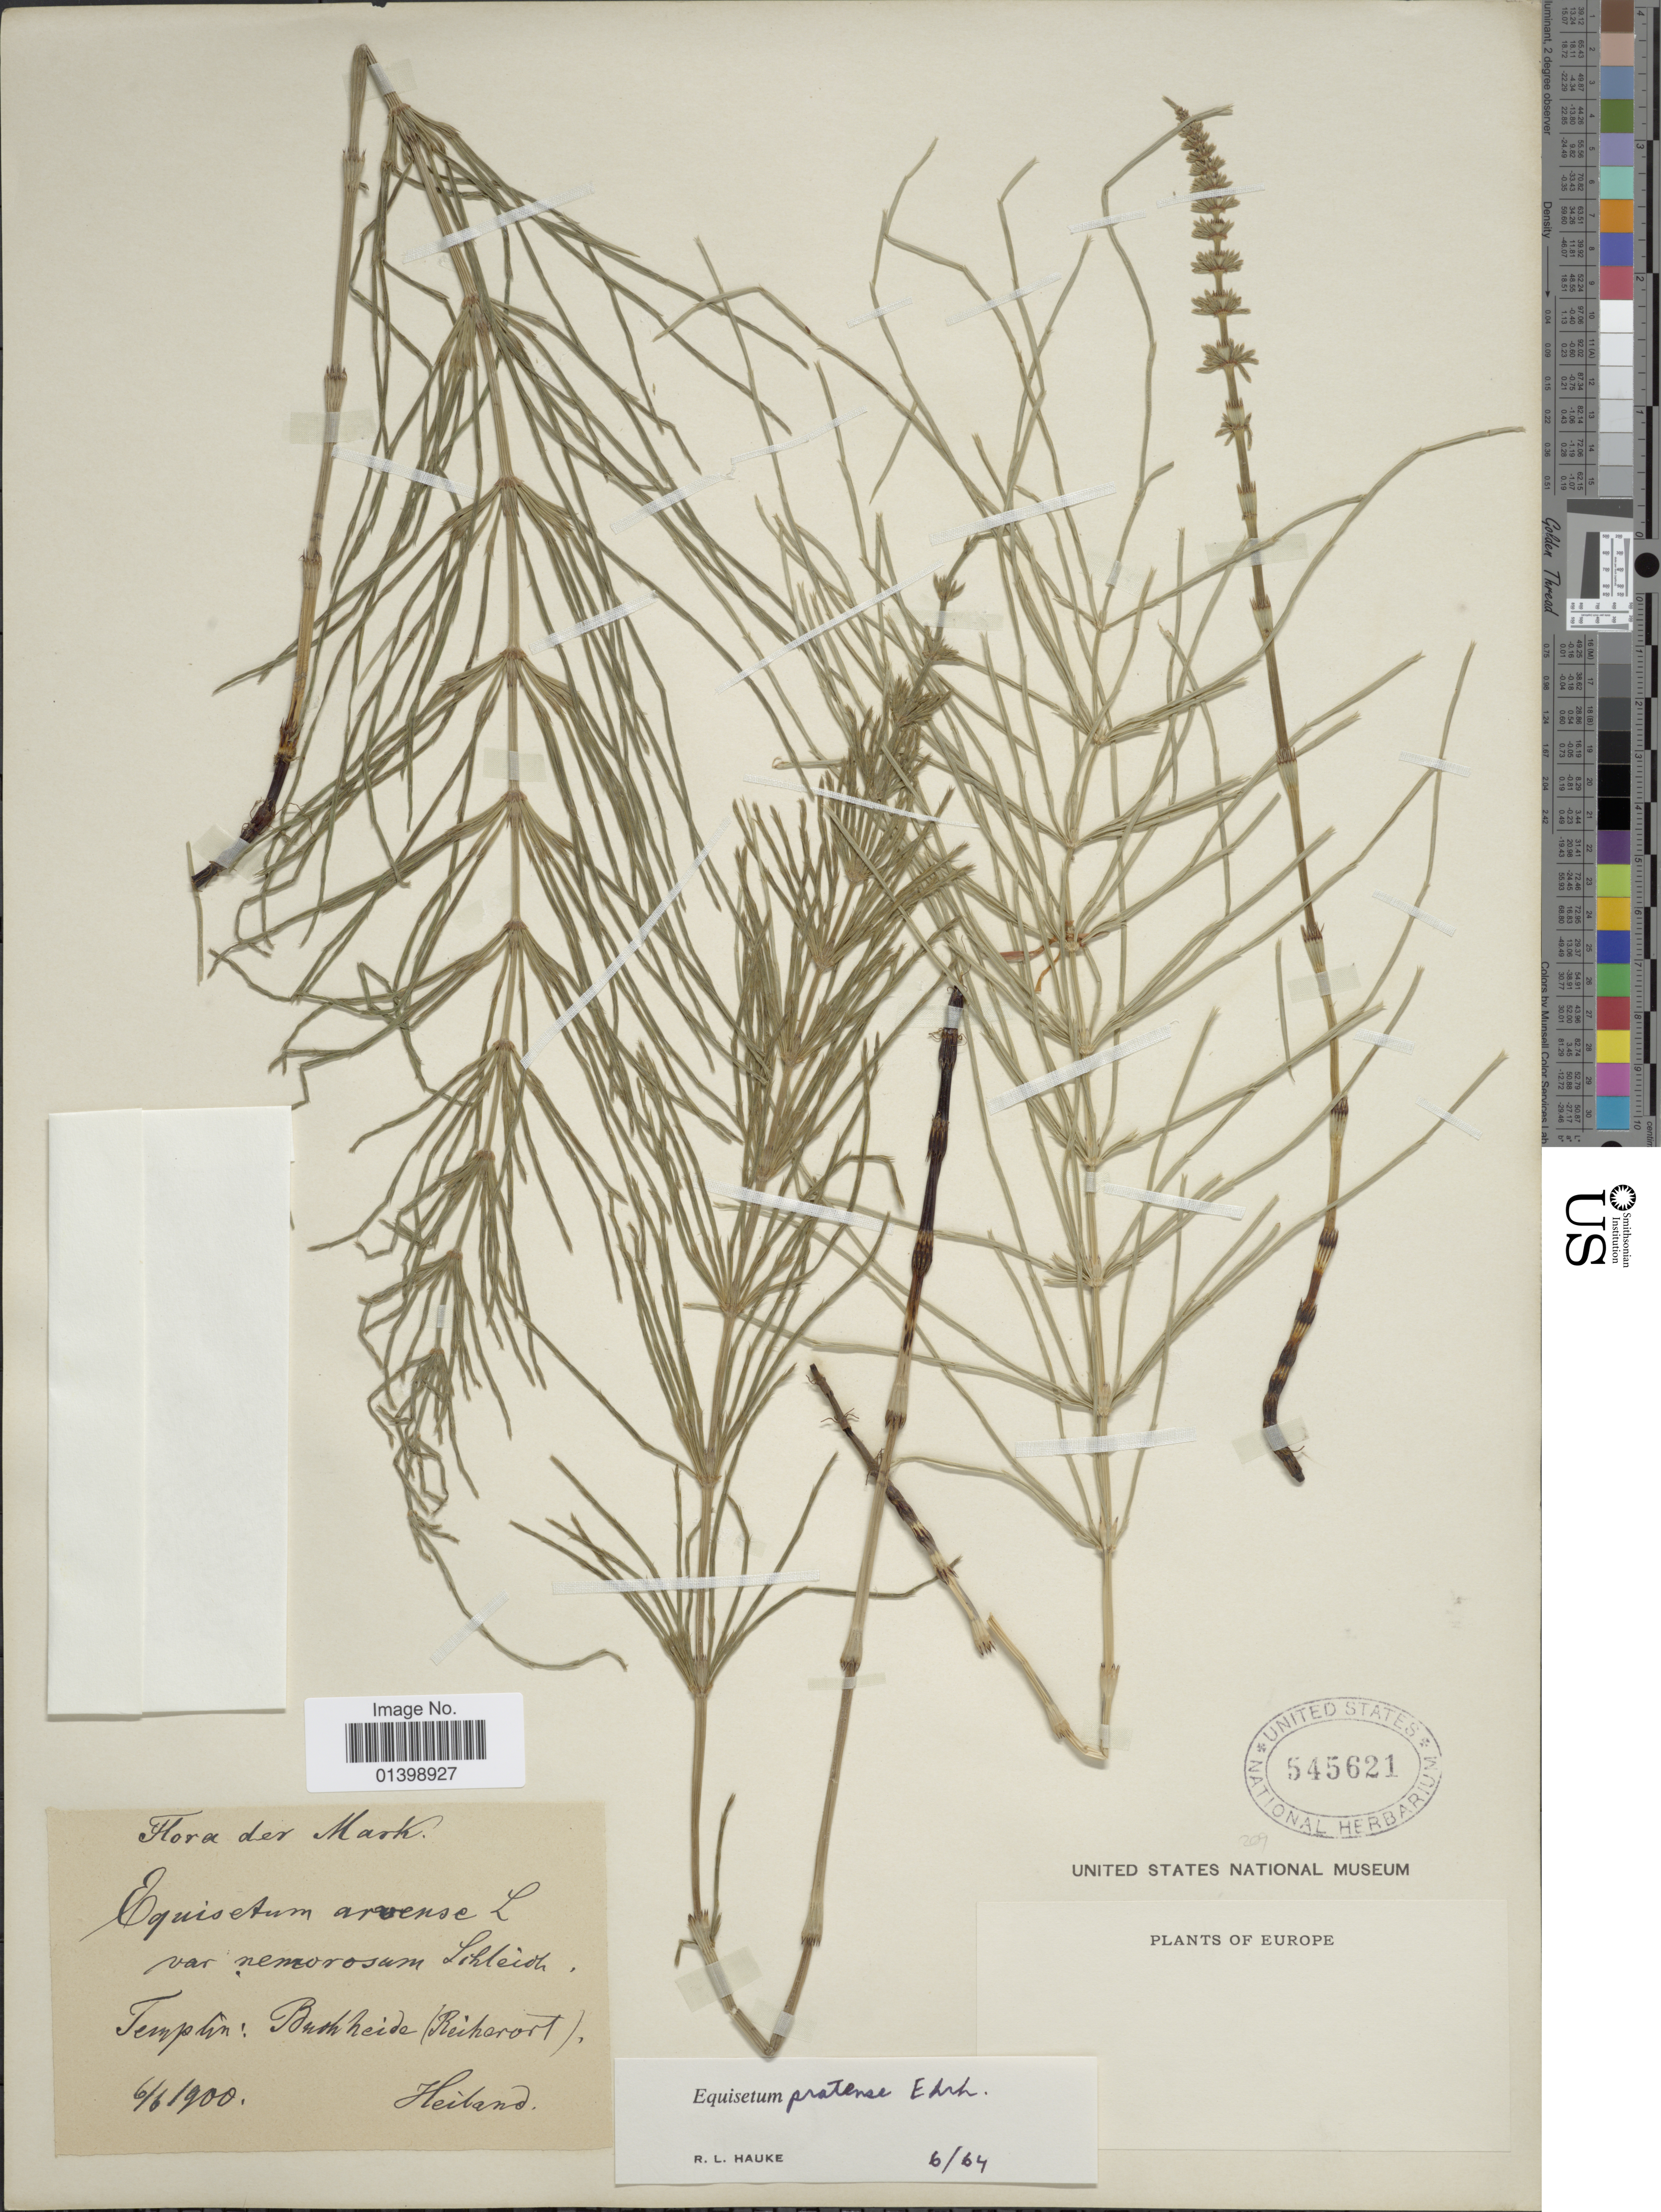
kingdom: Plantae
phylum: Tracheophyta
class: Polypodiopsida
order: Equisetales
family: Equisetaceae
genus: Equisetum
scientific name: Equisetum pratense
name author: Ehrh.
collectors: -. Heiland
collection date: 1900-06-06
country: Germany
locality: Mark, Templin: Butheide (Reiherot) [interpreted]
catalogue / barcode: US 545621